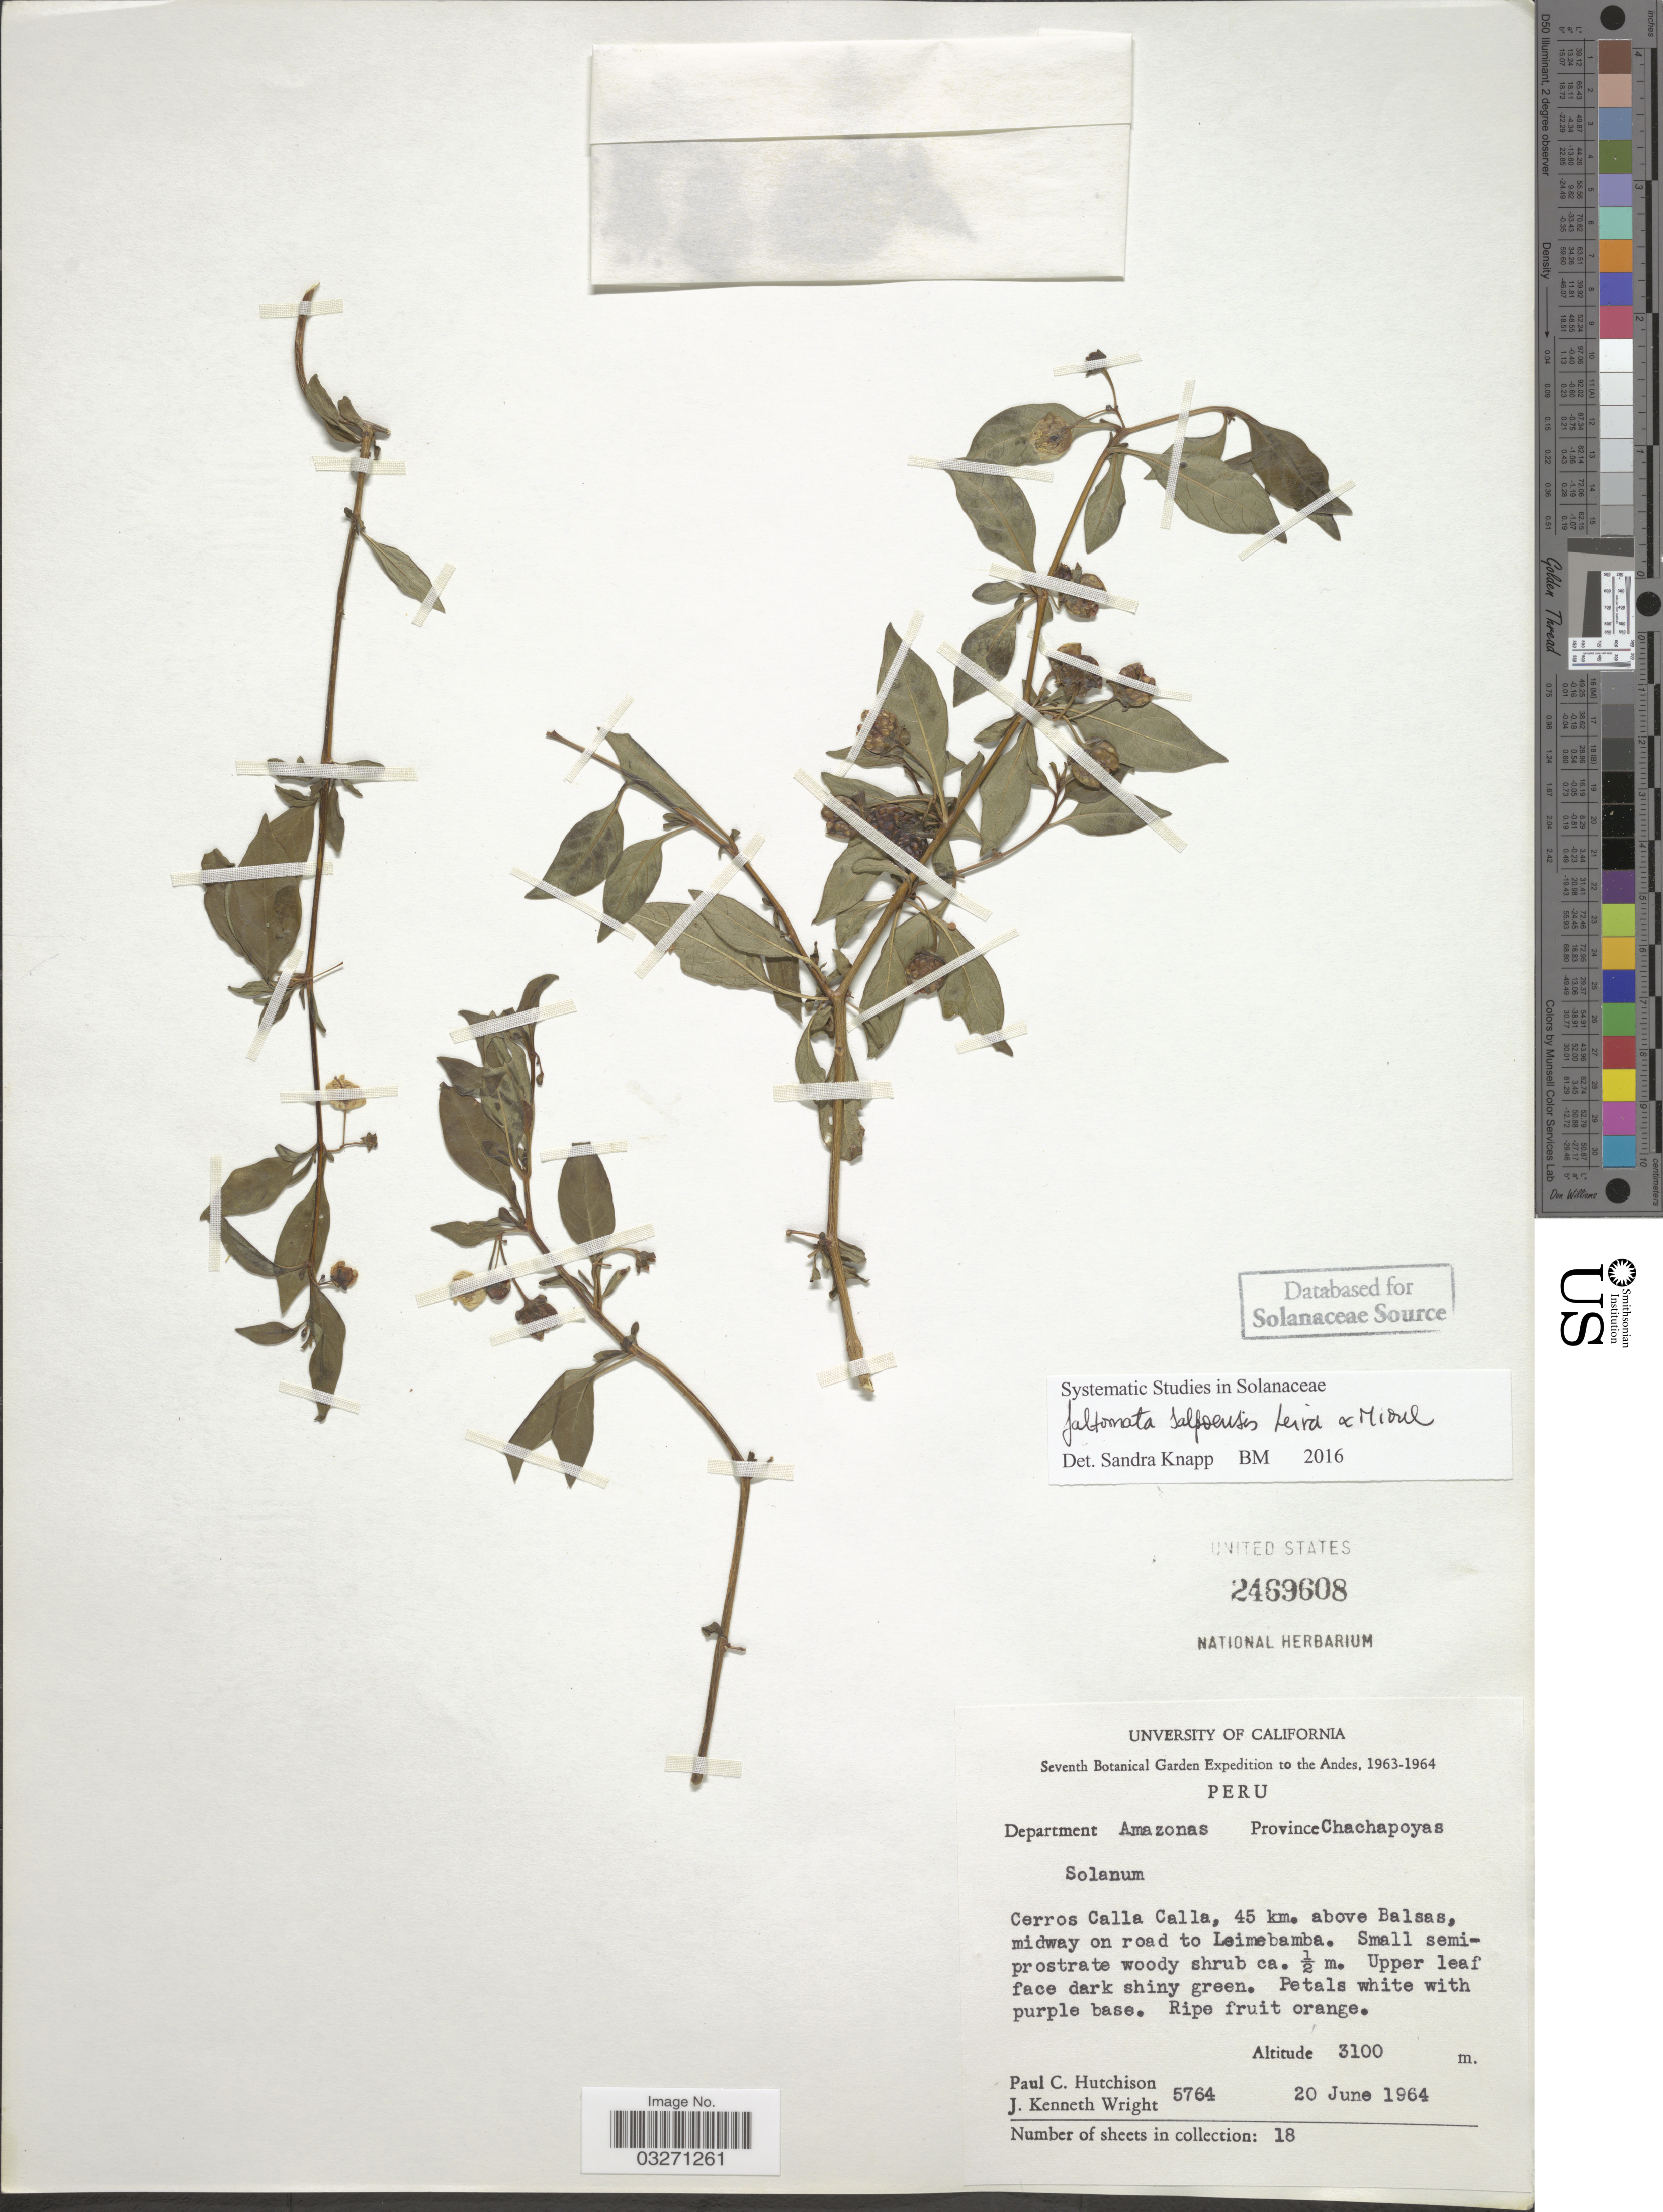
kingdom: Plantae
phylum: Tracheophyta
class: Magnoliopsida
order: Solanales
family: Solanaceae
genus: Jaltomata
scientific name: Jaltomata salpoensis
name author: S. Leiva & Mione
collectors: P. C. Hutchison & J. K. Wright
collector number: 5764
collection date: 1964-06-20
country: Peru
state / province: Amazonas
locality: The Andes, Department Amazonas, Province Chachapoyas, Cerros Calla Calla, 45 km. above Balsas, midway on road to Leimebamba.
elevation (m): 3100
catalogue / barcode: US 2469608